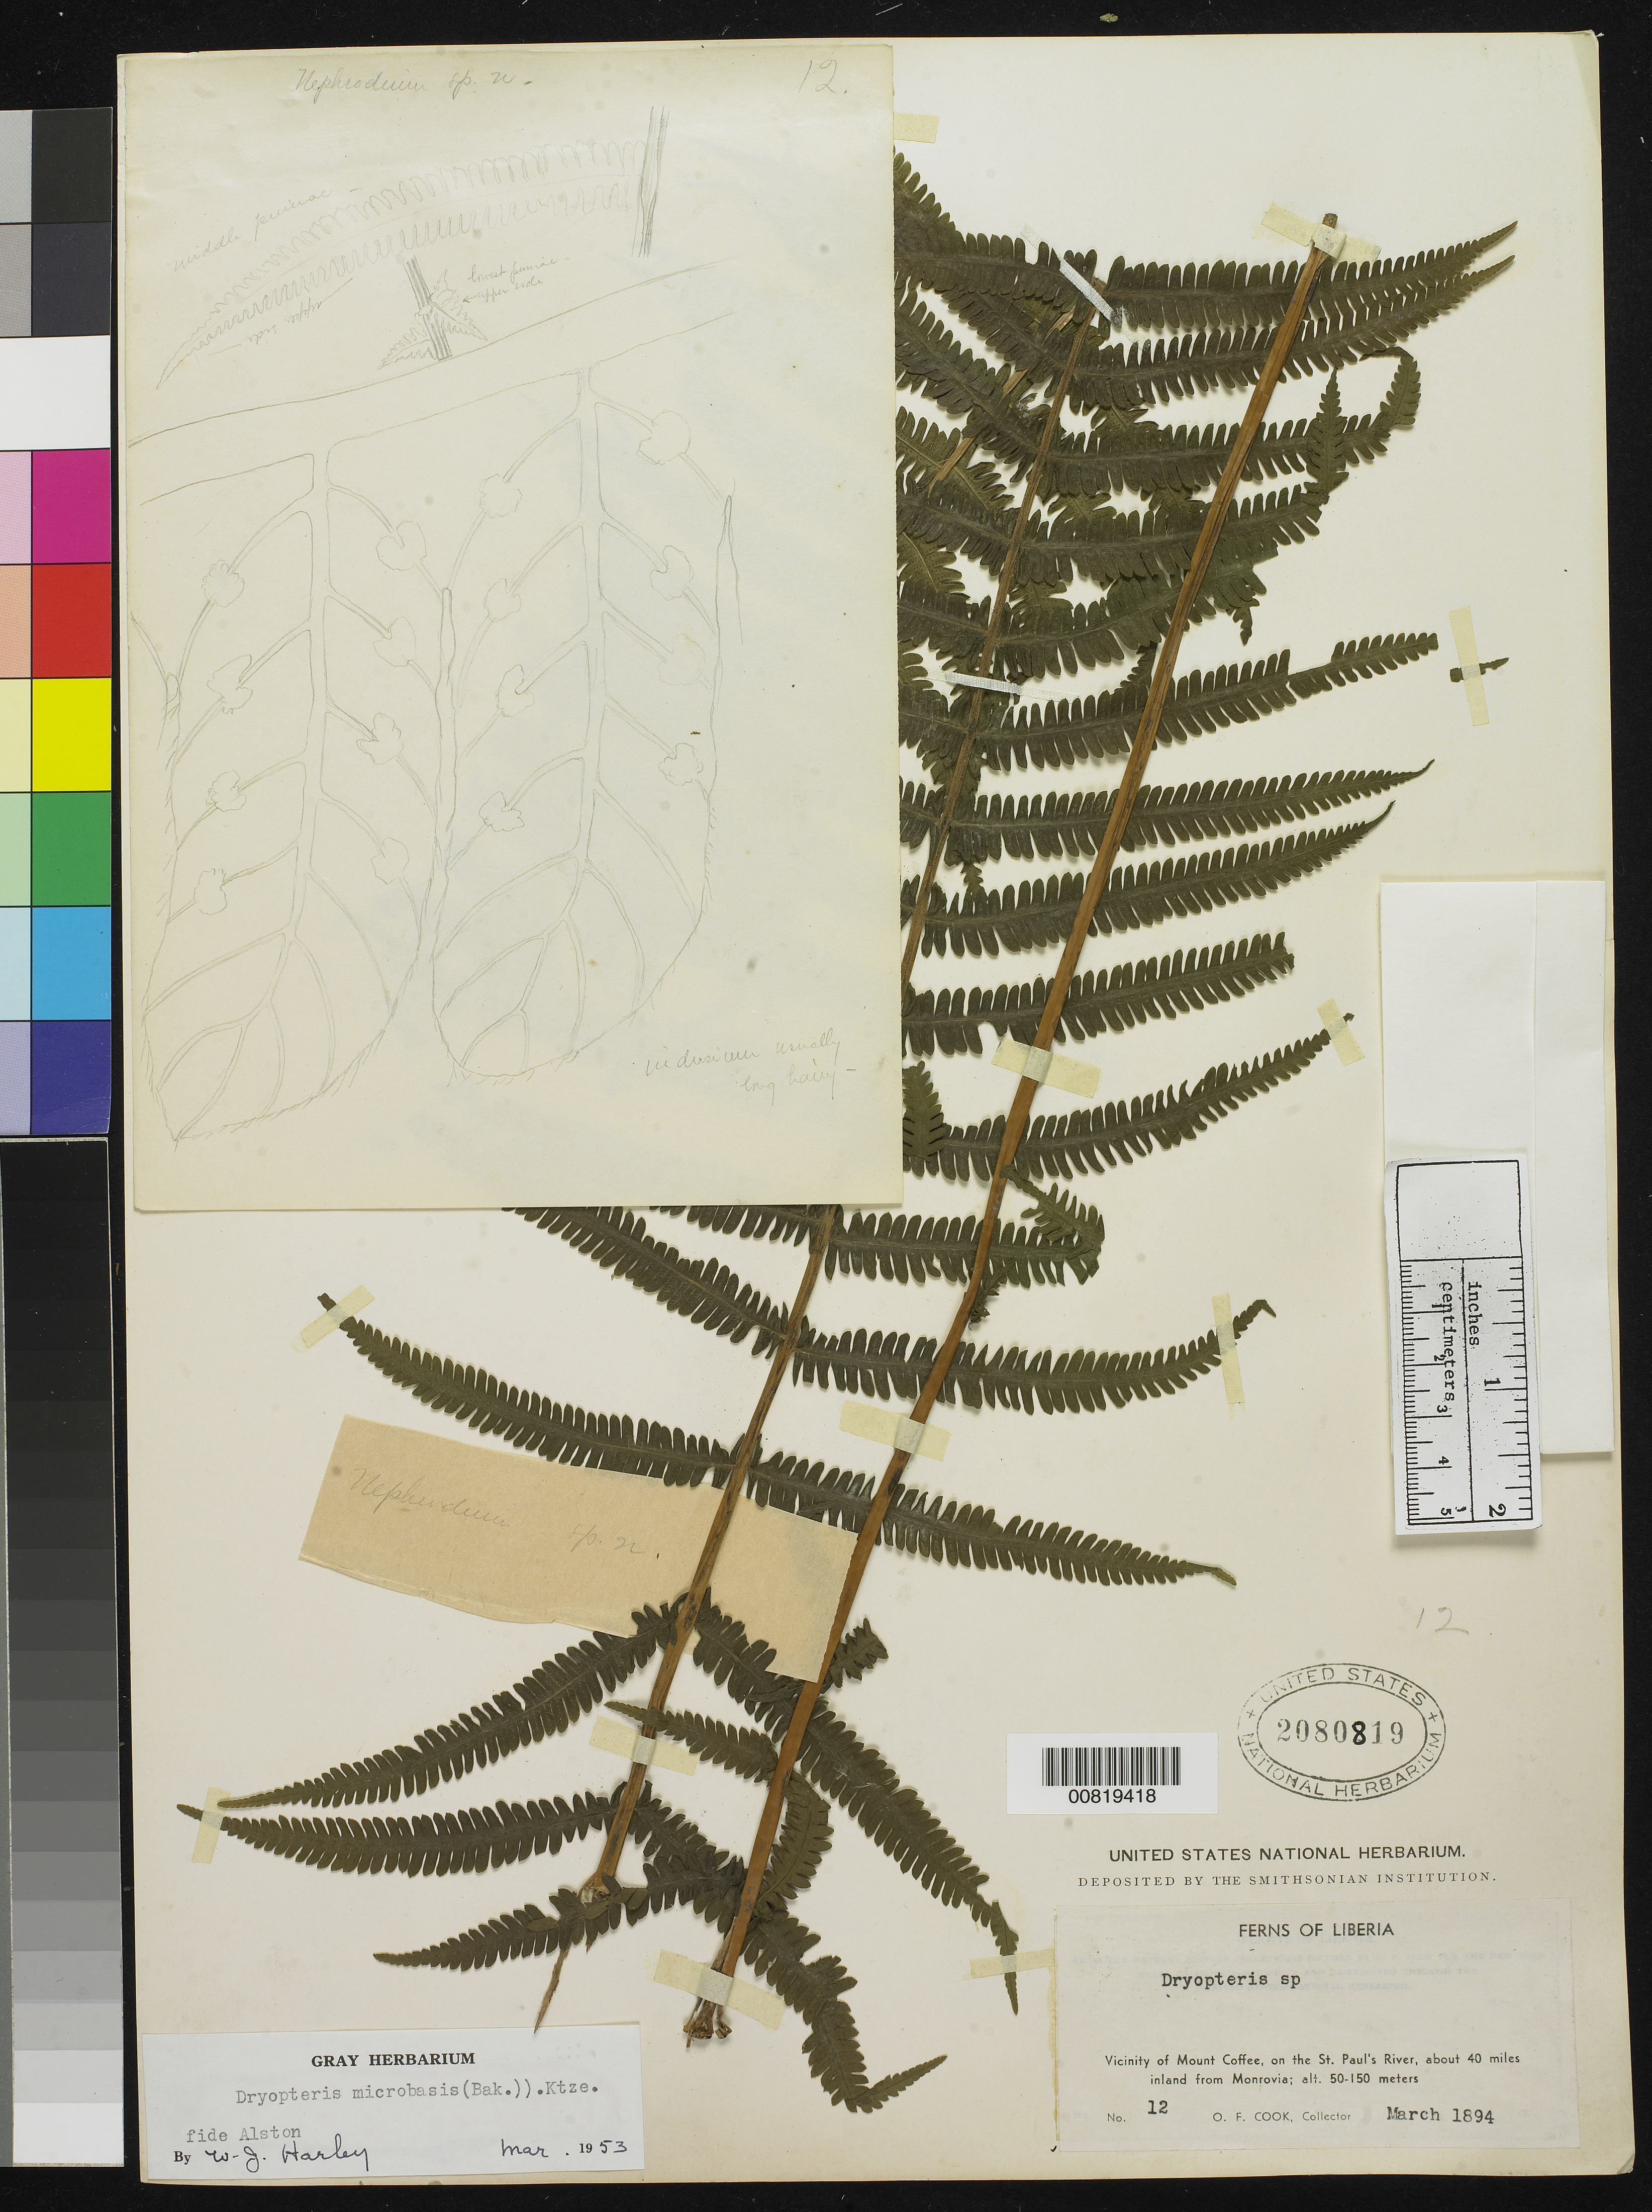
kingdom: Plantae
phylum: Tracheophyta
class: Polypodiopsida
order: Polypodiales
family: Thelypteridaceae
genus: Christella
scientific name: Christella microbasis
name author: (Baker) Holttum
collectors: O. F. Cook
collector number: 12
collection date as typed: Mar 1894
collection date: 1894-03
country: Liberia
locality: Vicinity of Mt. Coffee, on the St. Paul's River, about 40 miles inland from Monrovia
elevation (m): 50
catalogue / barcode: US 2080819